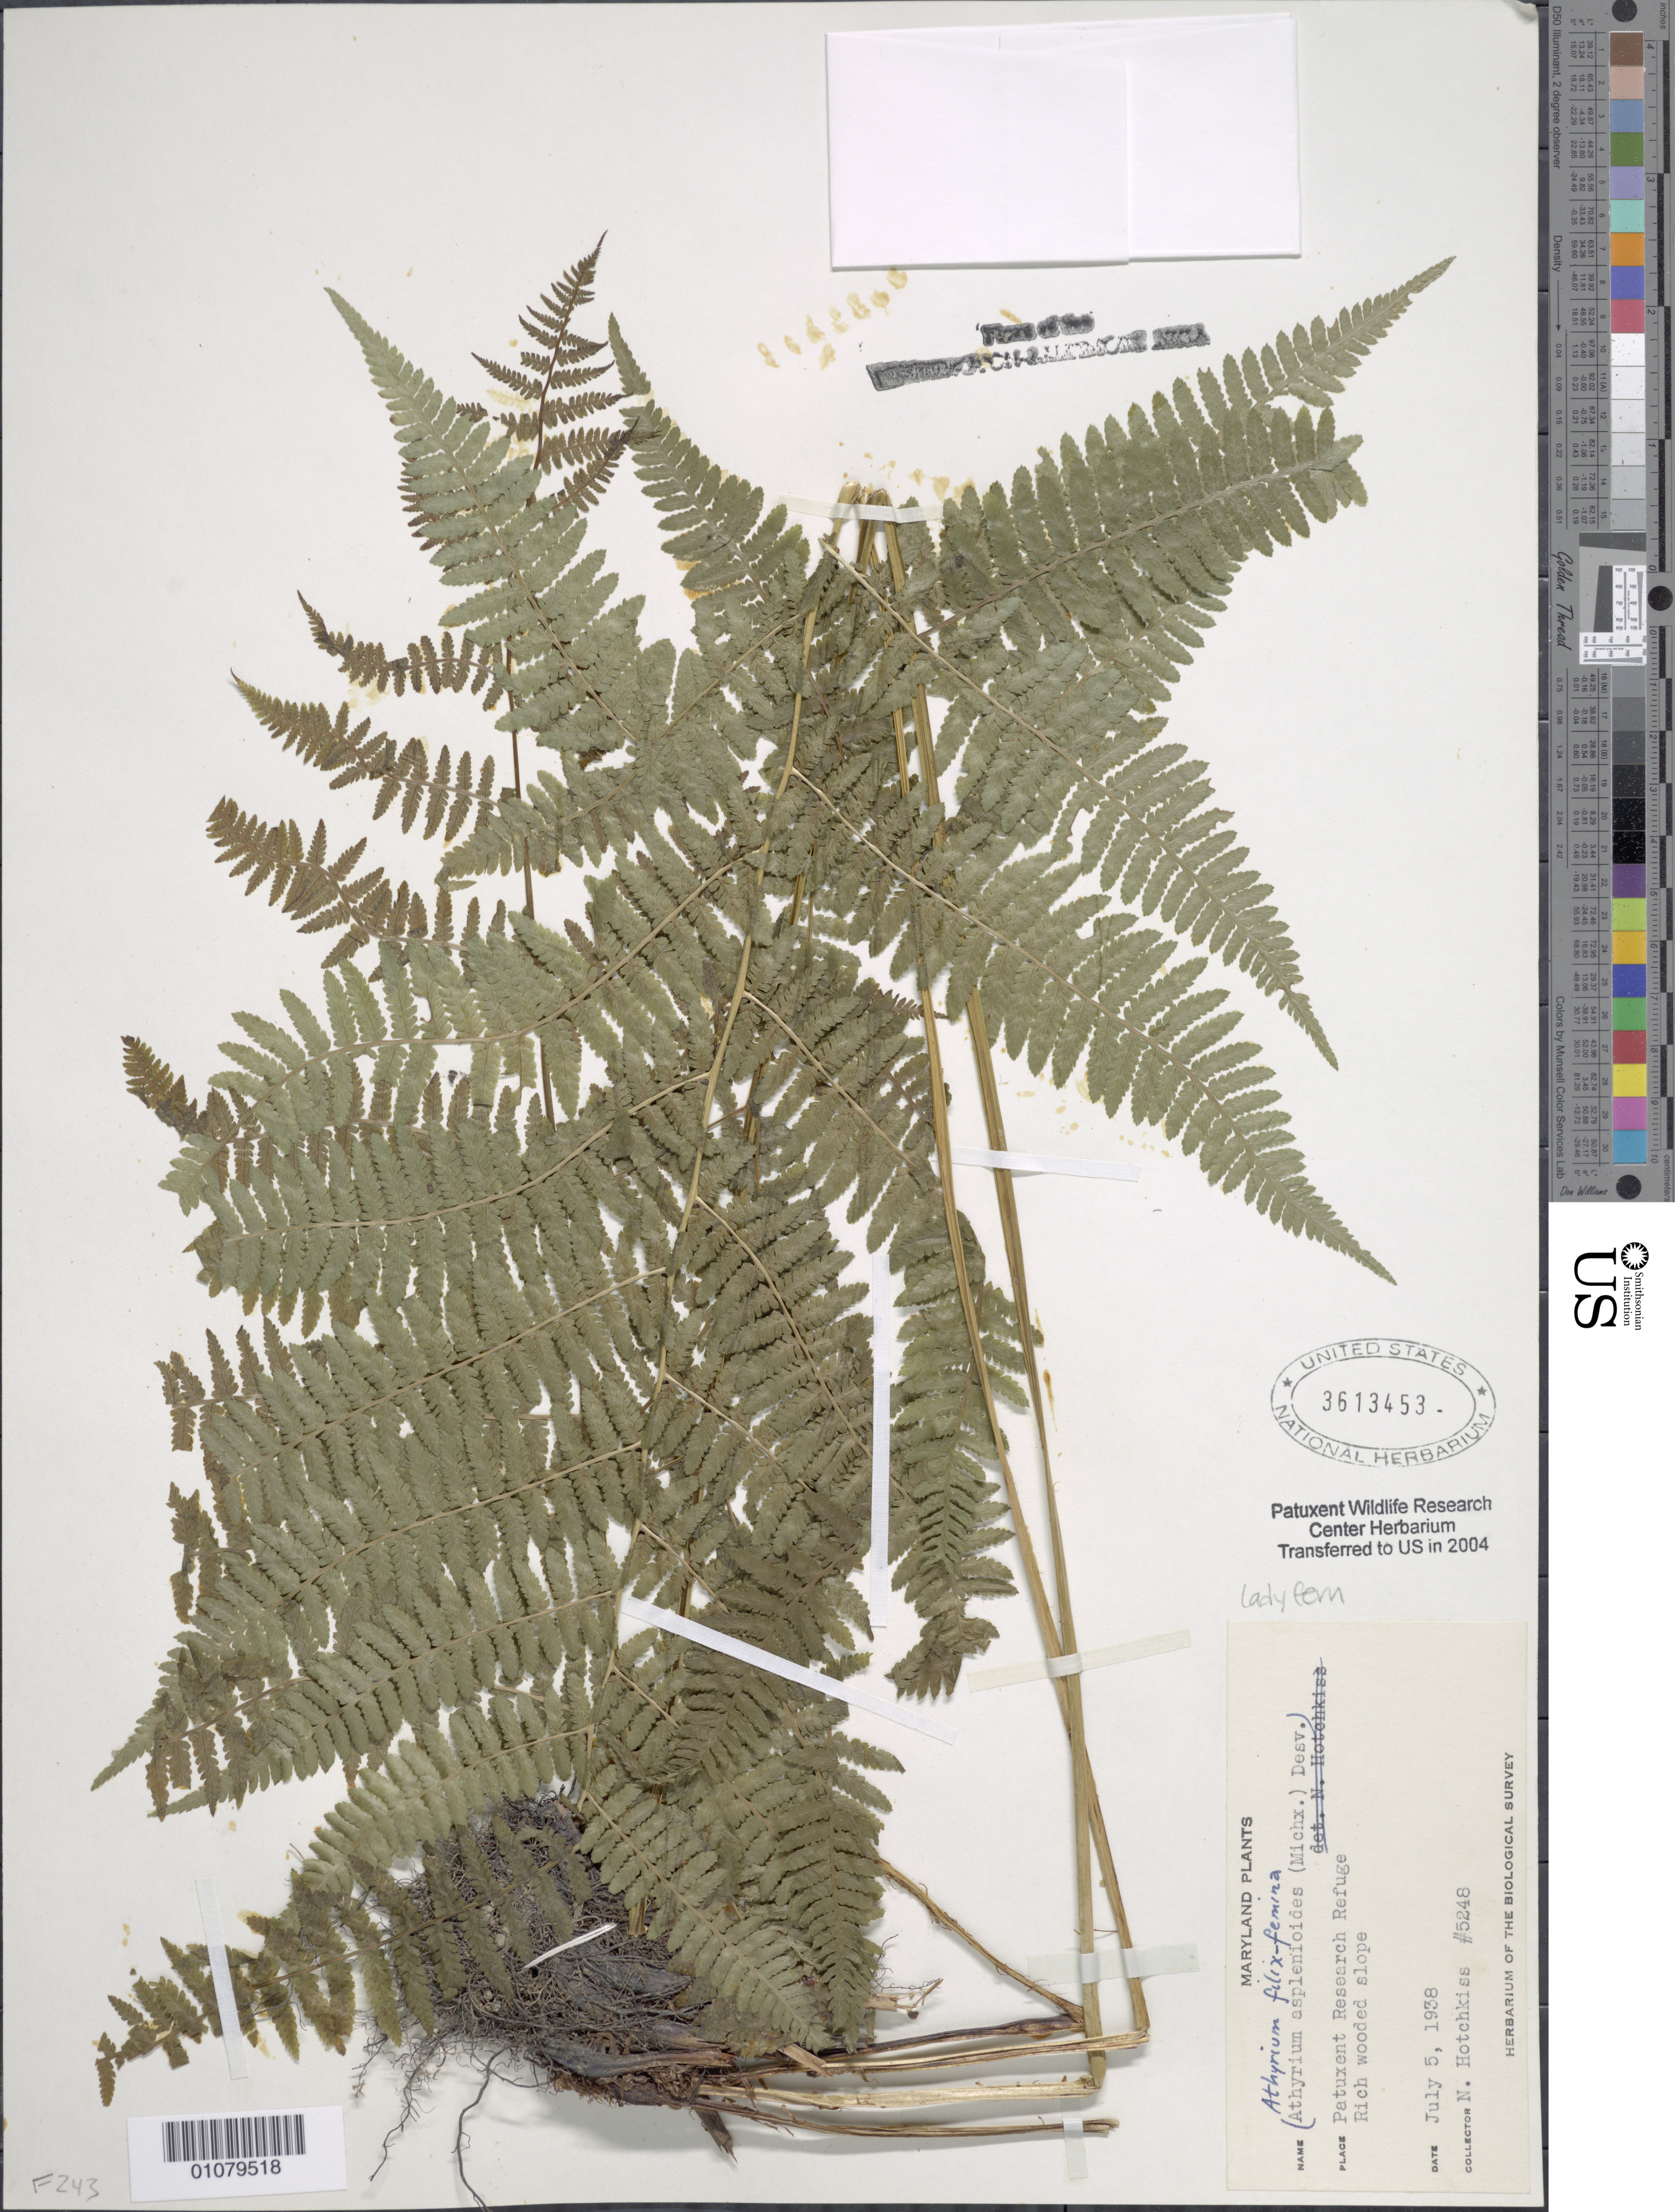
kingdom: Plantae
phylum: Tracheophyta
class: Polypodiopsida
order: Polypodiales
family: Athyriaceae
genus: Athyrium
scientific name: Athyrium filix-femina var. asplenioides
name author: (Michx.) Farw.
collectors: N. Hotchkiss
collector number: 5248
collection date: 1938-07-05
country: United States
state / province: Maryland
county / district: Prince George's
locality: Patuxent Wildlife Refuge.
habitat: Rich wooded slope.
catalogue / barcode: US 3613453